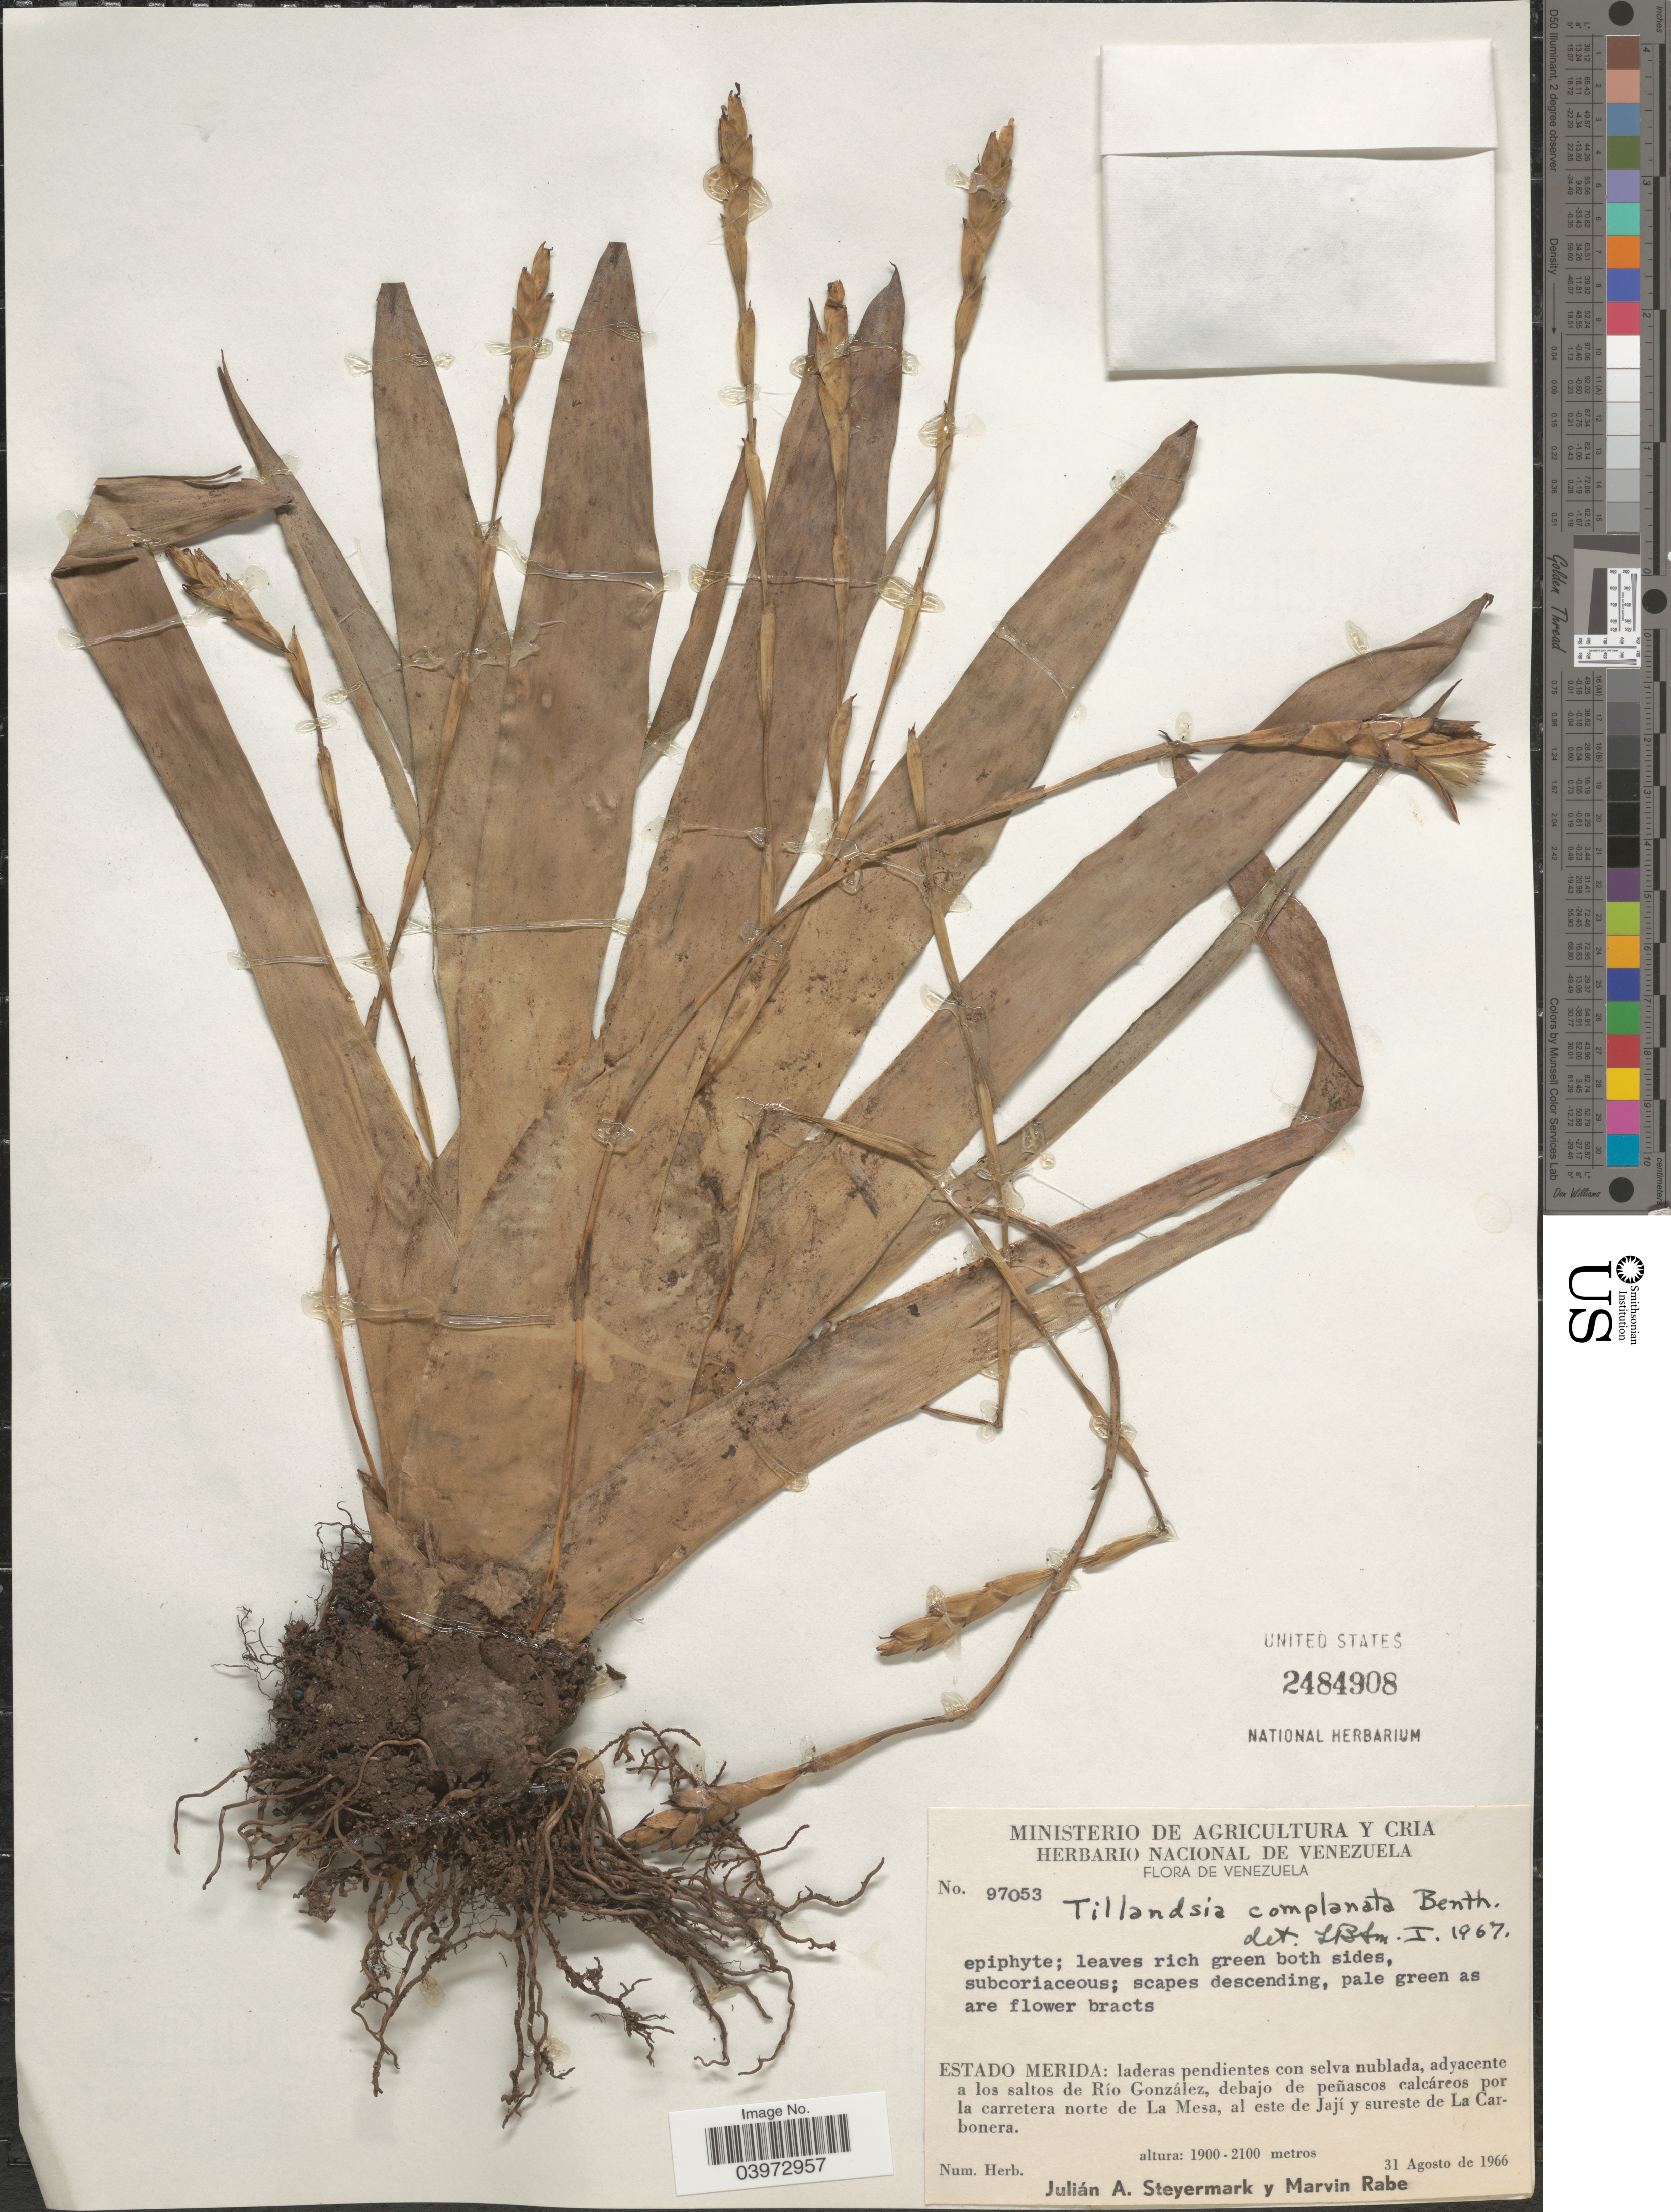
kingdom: Plantae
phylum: Tracheophyta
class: Liliopsida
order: Poales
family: Bromeliaceae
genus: Tillandsia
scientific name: Tillandsia complanata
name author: Benth.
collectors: J. Steyermark & M. Rabe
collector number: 97053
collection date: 1966-08-31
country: Venezuela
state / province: Merida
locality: Laderas pendientes con selva nublada, adyacente a los saltos de Río Gonzáles, debajo de peñascos calcáreos por la carretera norte de La Mesa, al este de Jají y sureste de La Carbonera.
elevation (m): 1900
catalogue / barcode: US 2484908